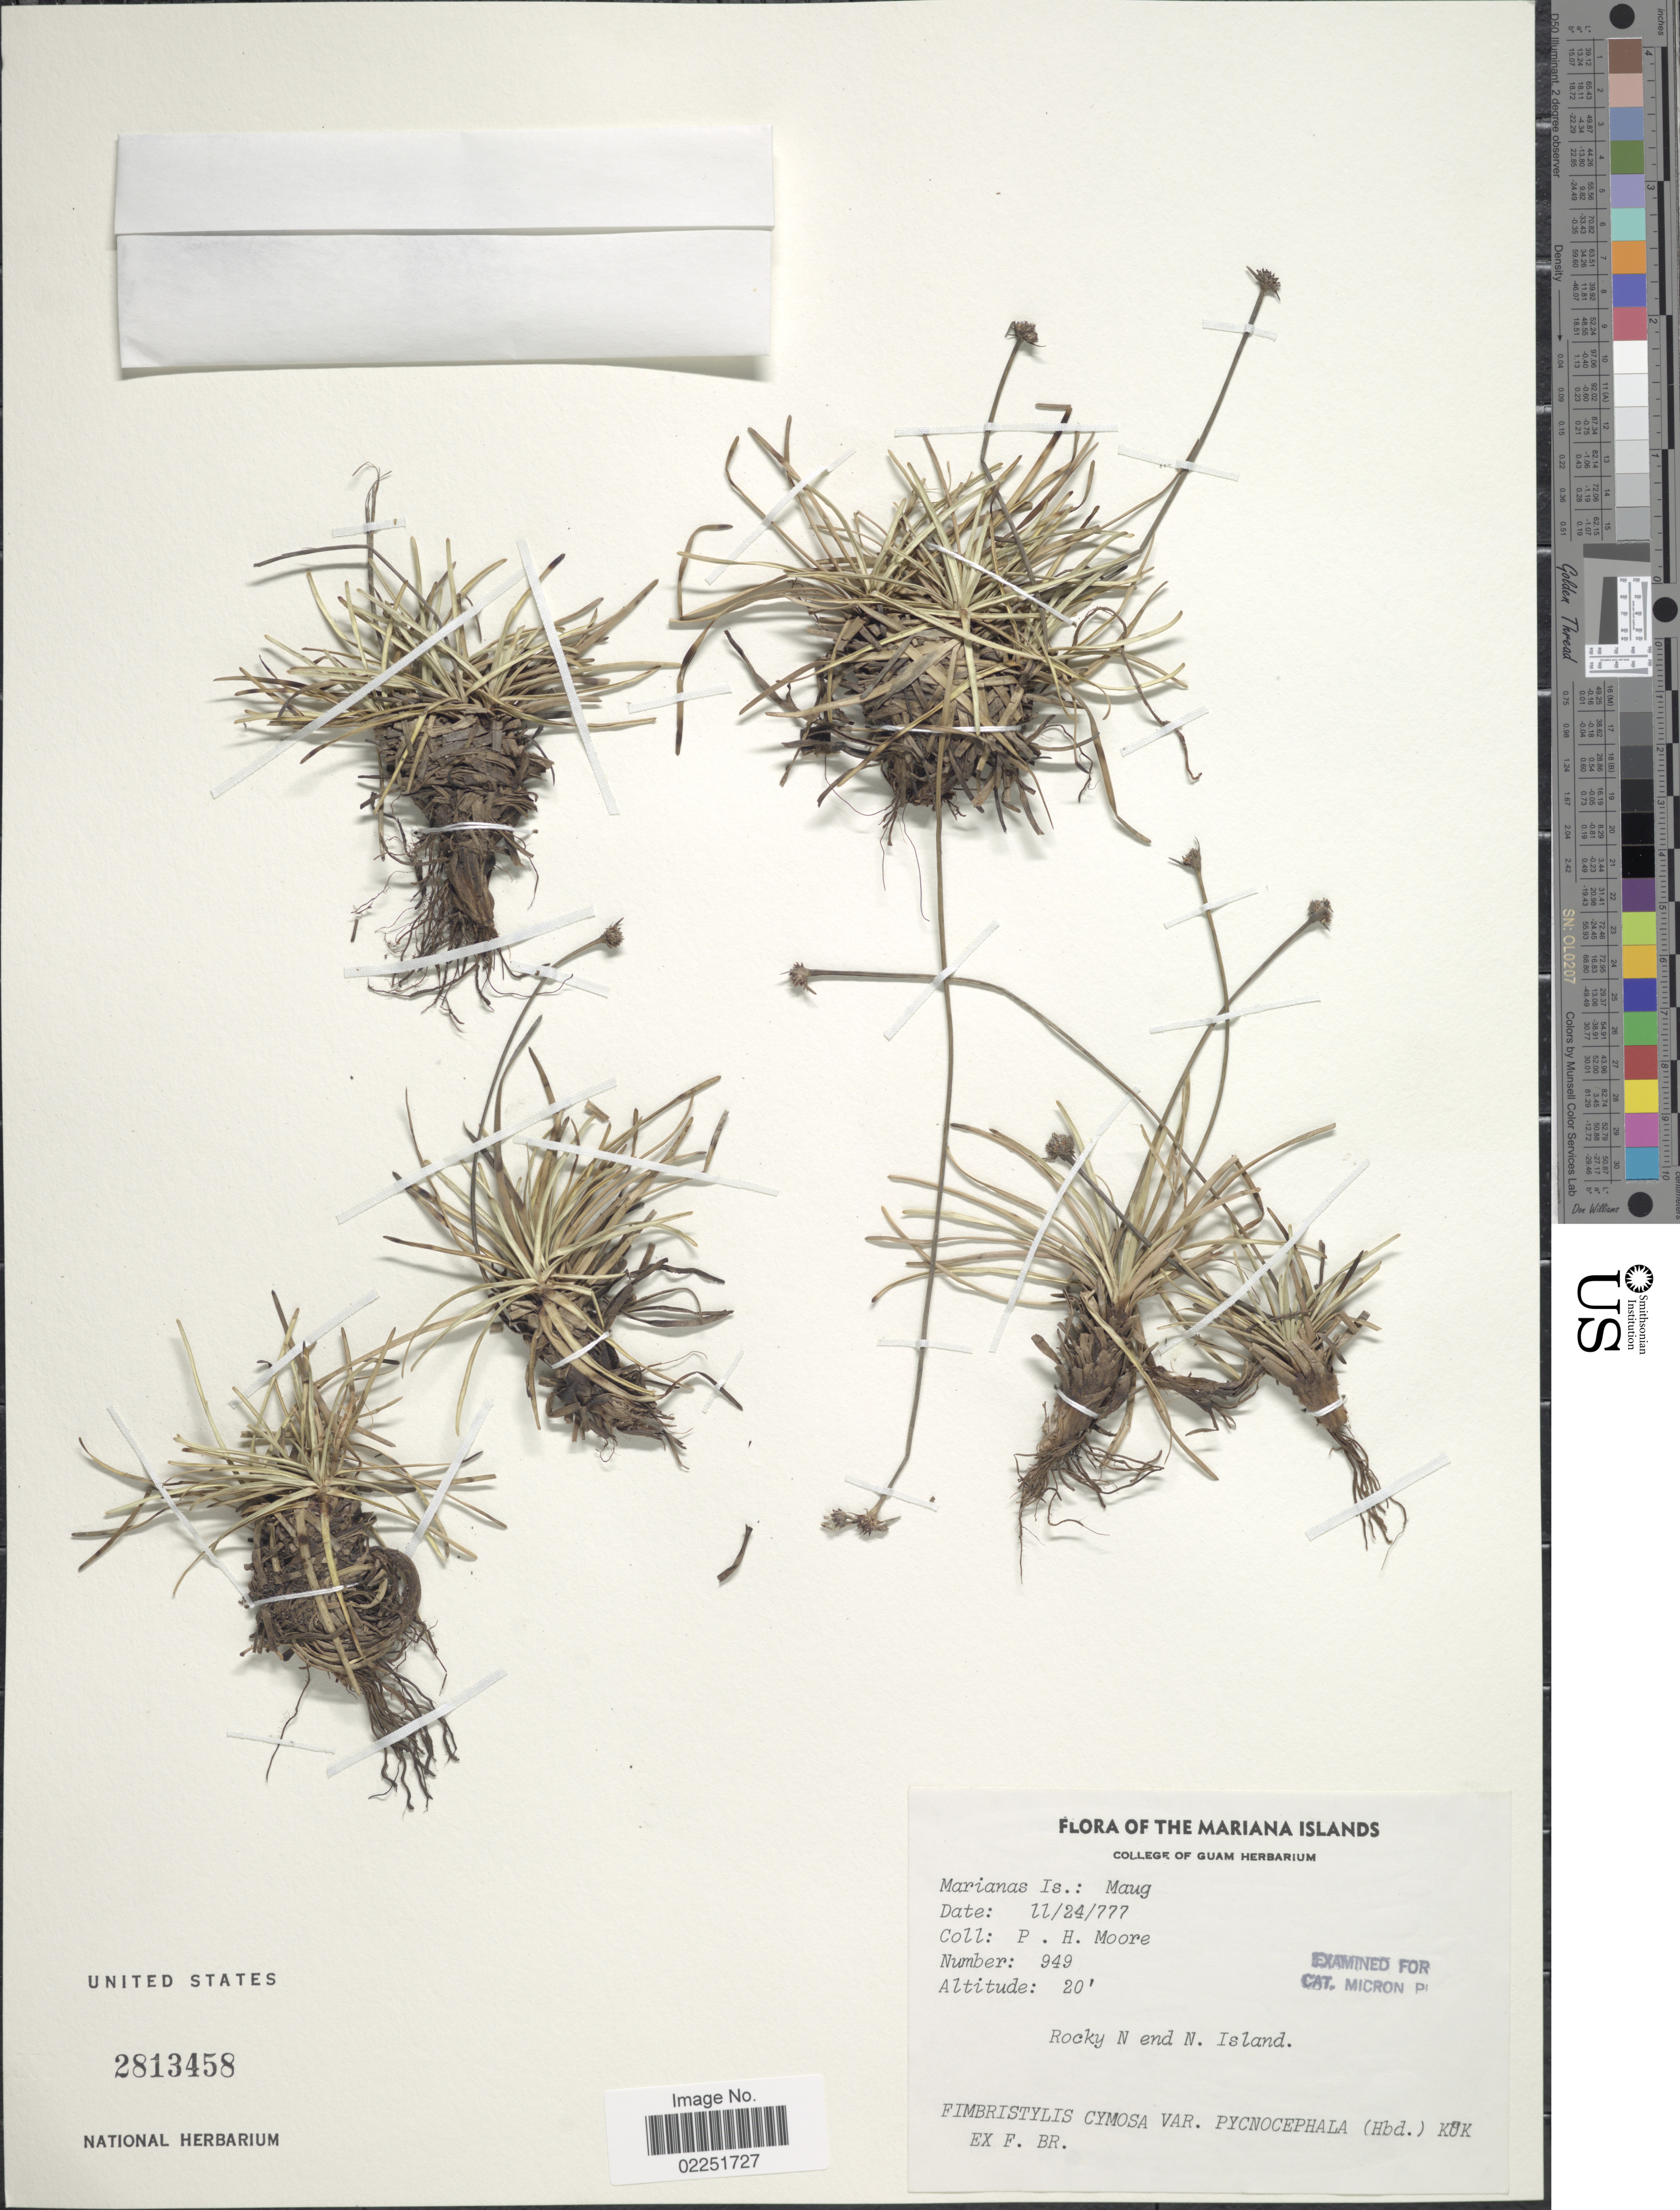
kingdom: Plantae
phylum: Tracheophyta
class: Liliopsida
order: Poales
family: Cyperaceae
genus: Fimbristylis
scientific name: Fimbristylis cymosa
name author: R. Br.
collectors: P. H. Moore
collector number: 949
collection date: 1977-11-24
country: Northern Mariana Islands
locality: Mariana Islands: Maug. Rocky N. end N. Island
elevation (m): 6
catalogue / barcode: US 2813458